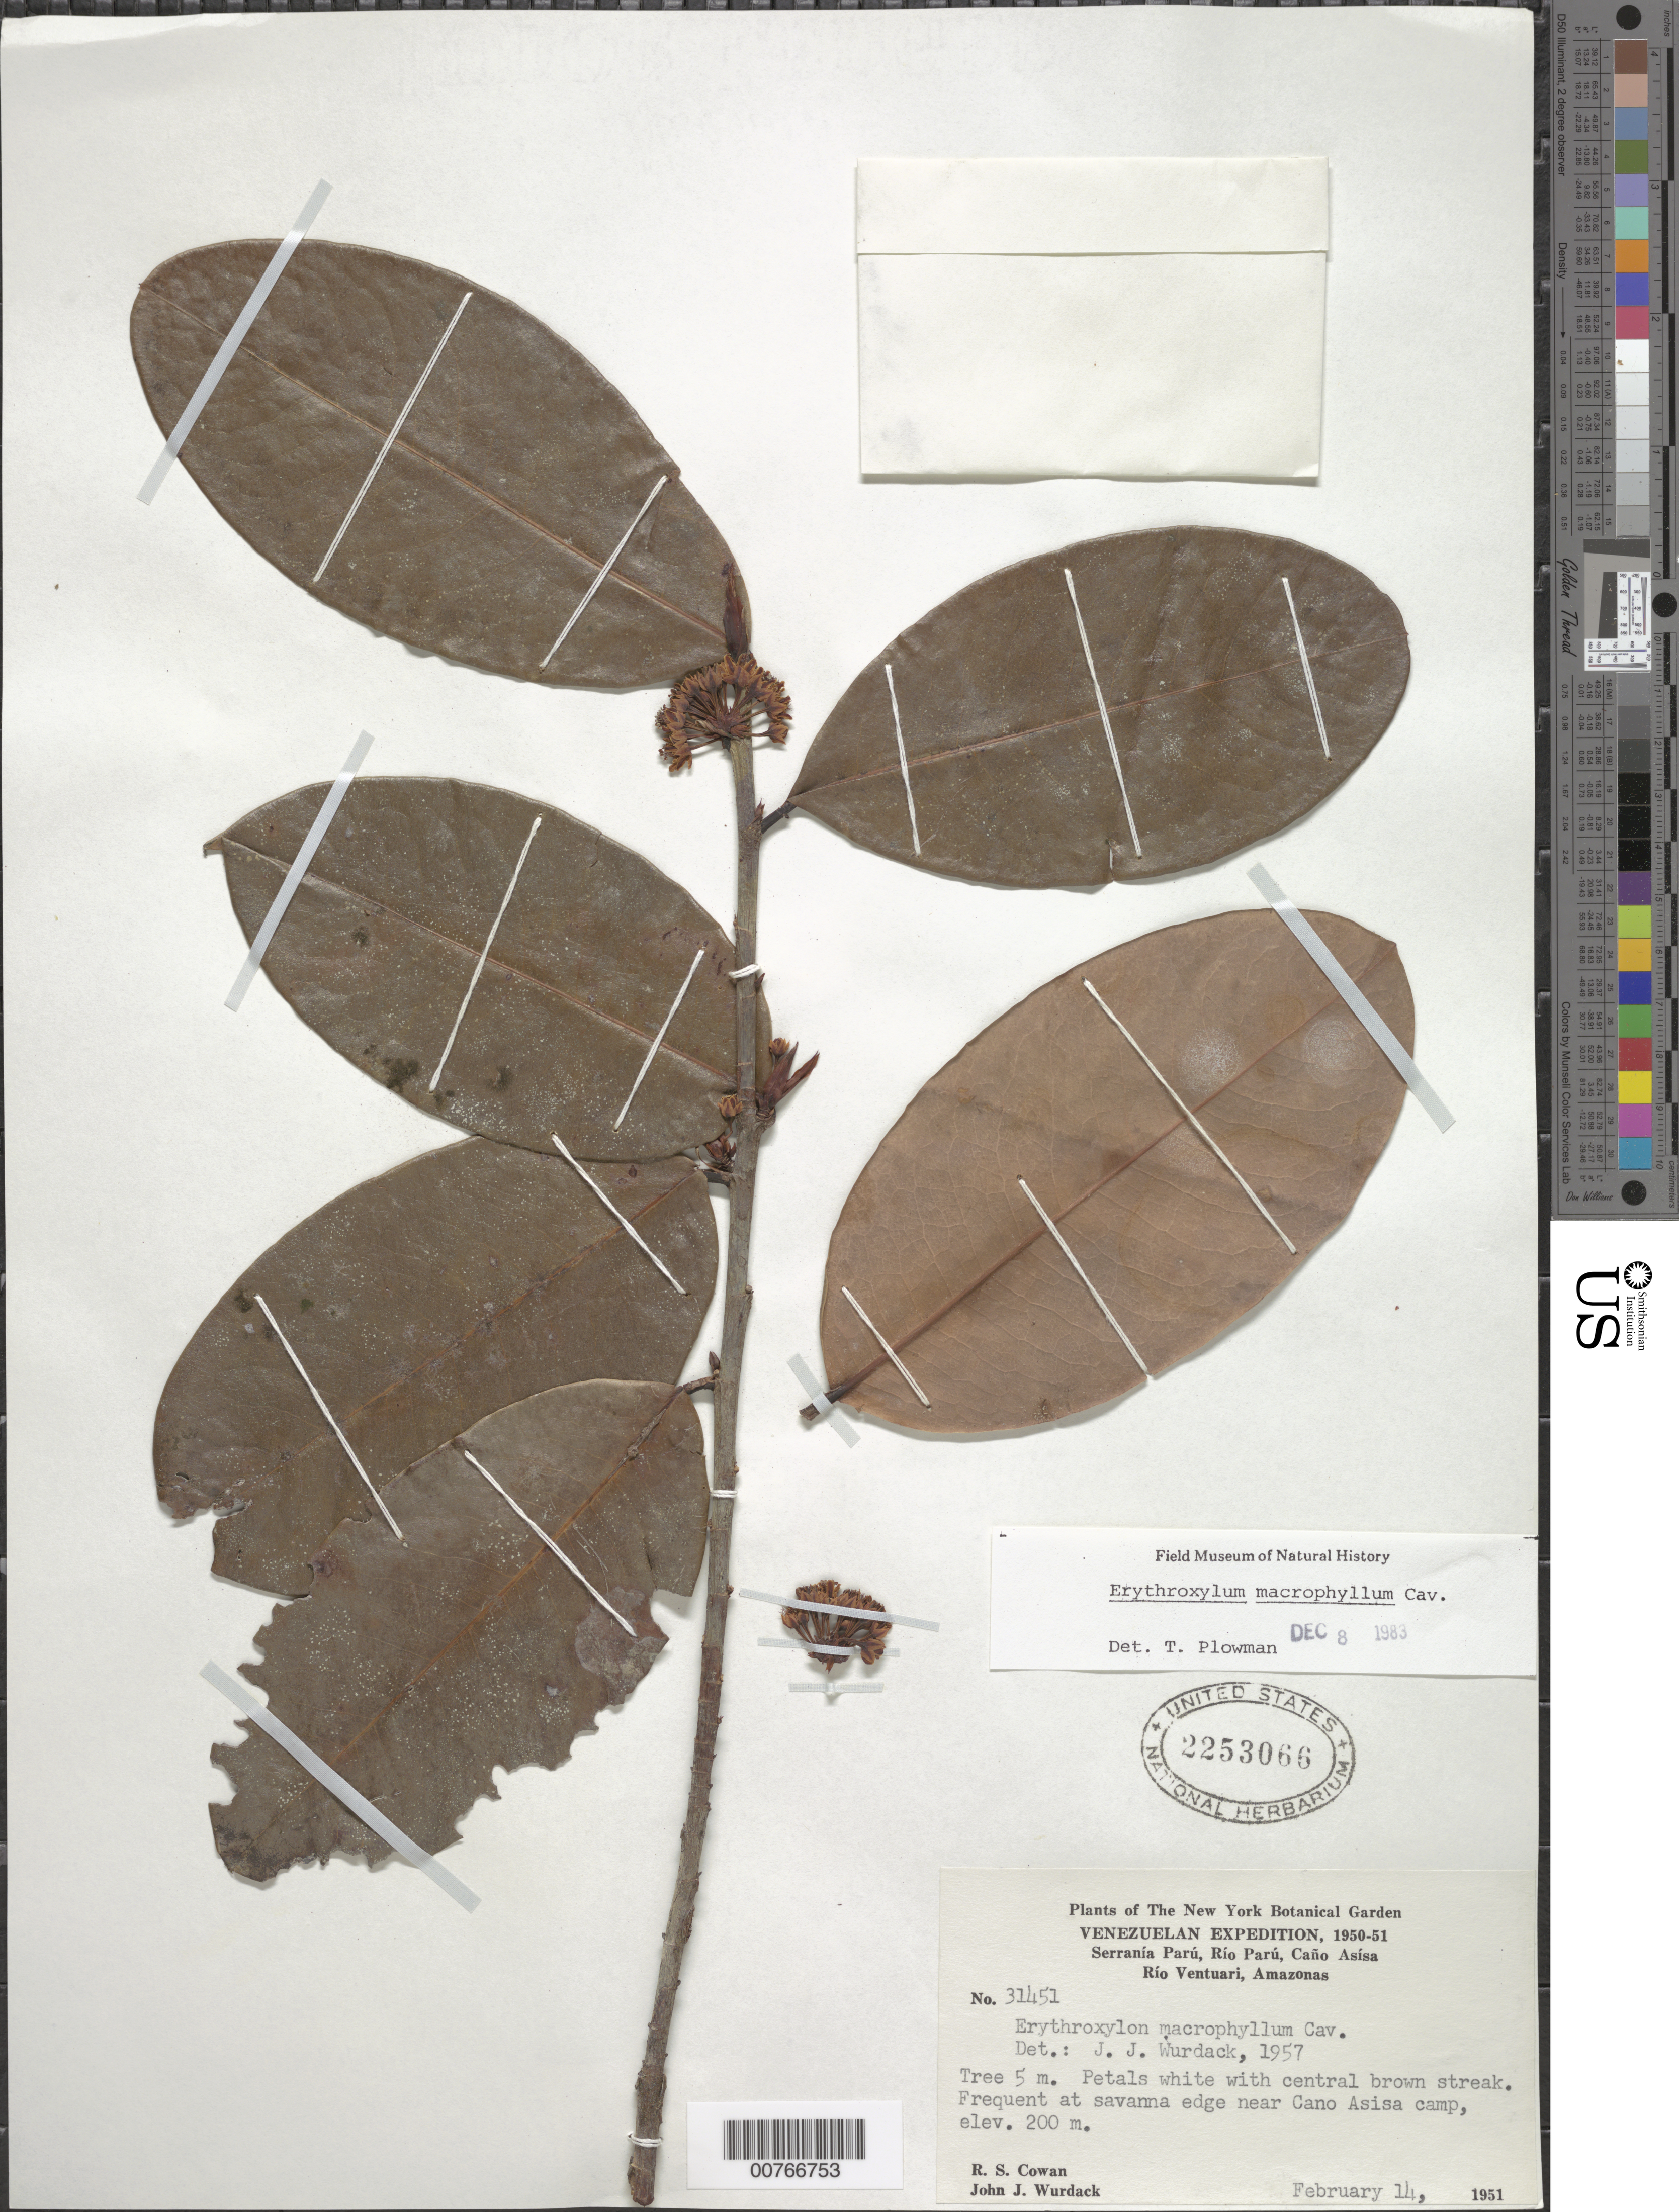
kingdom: Plantae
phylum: Tracheophyta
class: Magnoliopsida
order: Malpighiales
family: Erythroxylaceae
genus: Erythroxylum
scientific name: Erythroxylum macrophyllum var. macrophyllum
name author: Cav.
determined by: Plowman, Timothy C.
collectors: R. S. Cowan & J. J. Wurdack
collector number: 31451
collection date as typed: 14-Feb-51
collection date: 1951-02-14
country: Venezuela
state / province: Amazonas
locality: Serranía Parú, Río Parú, Caño Asísa camp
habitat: Savanna edge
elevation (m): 200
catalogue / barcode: US 2253066